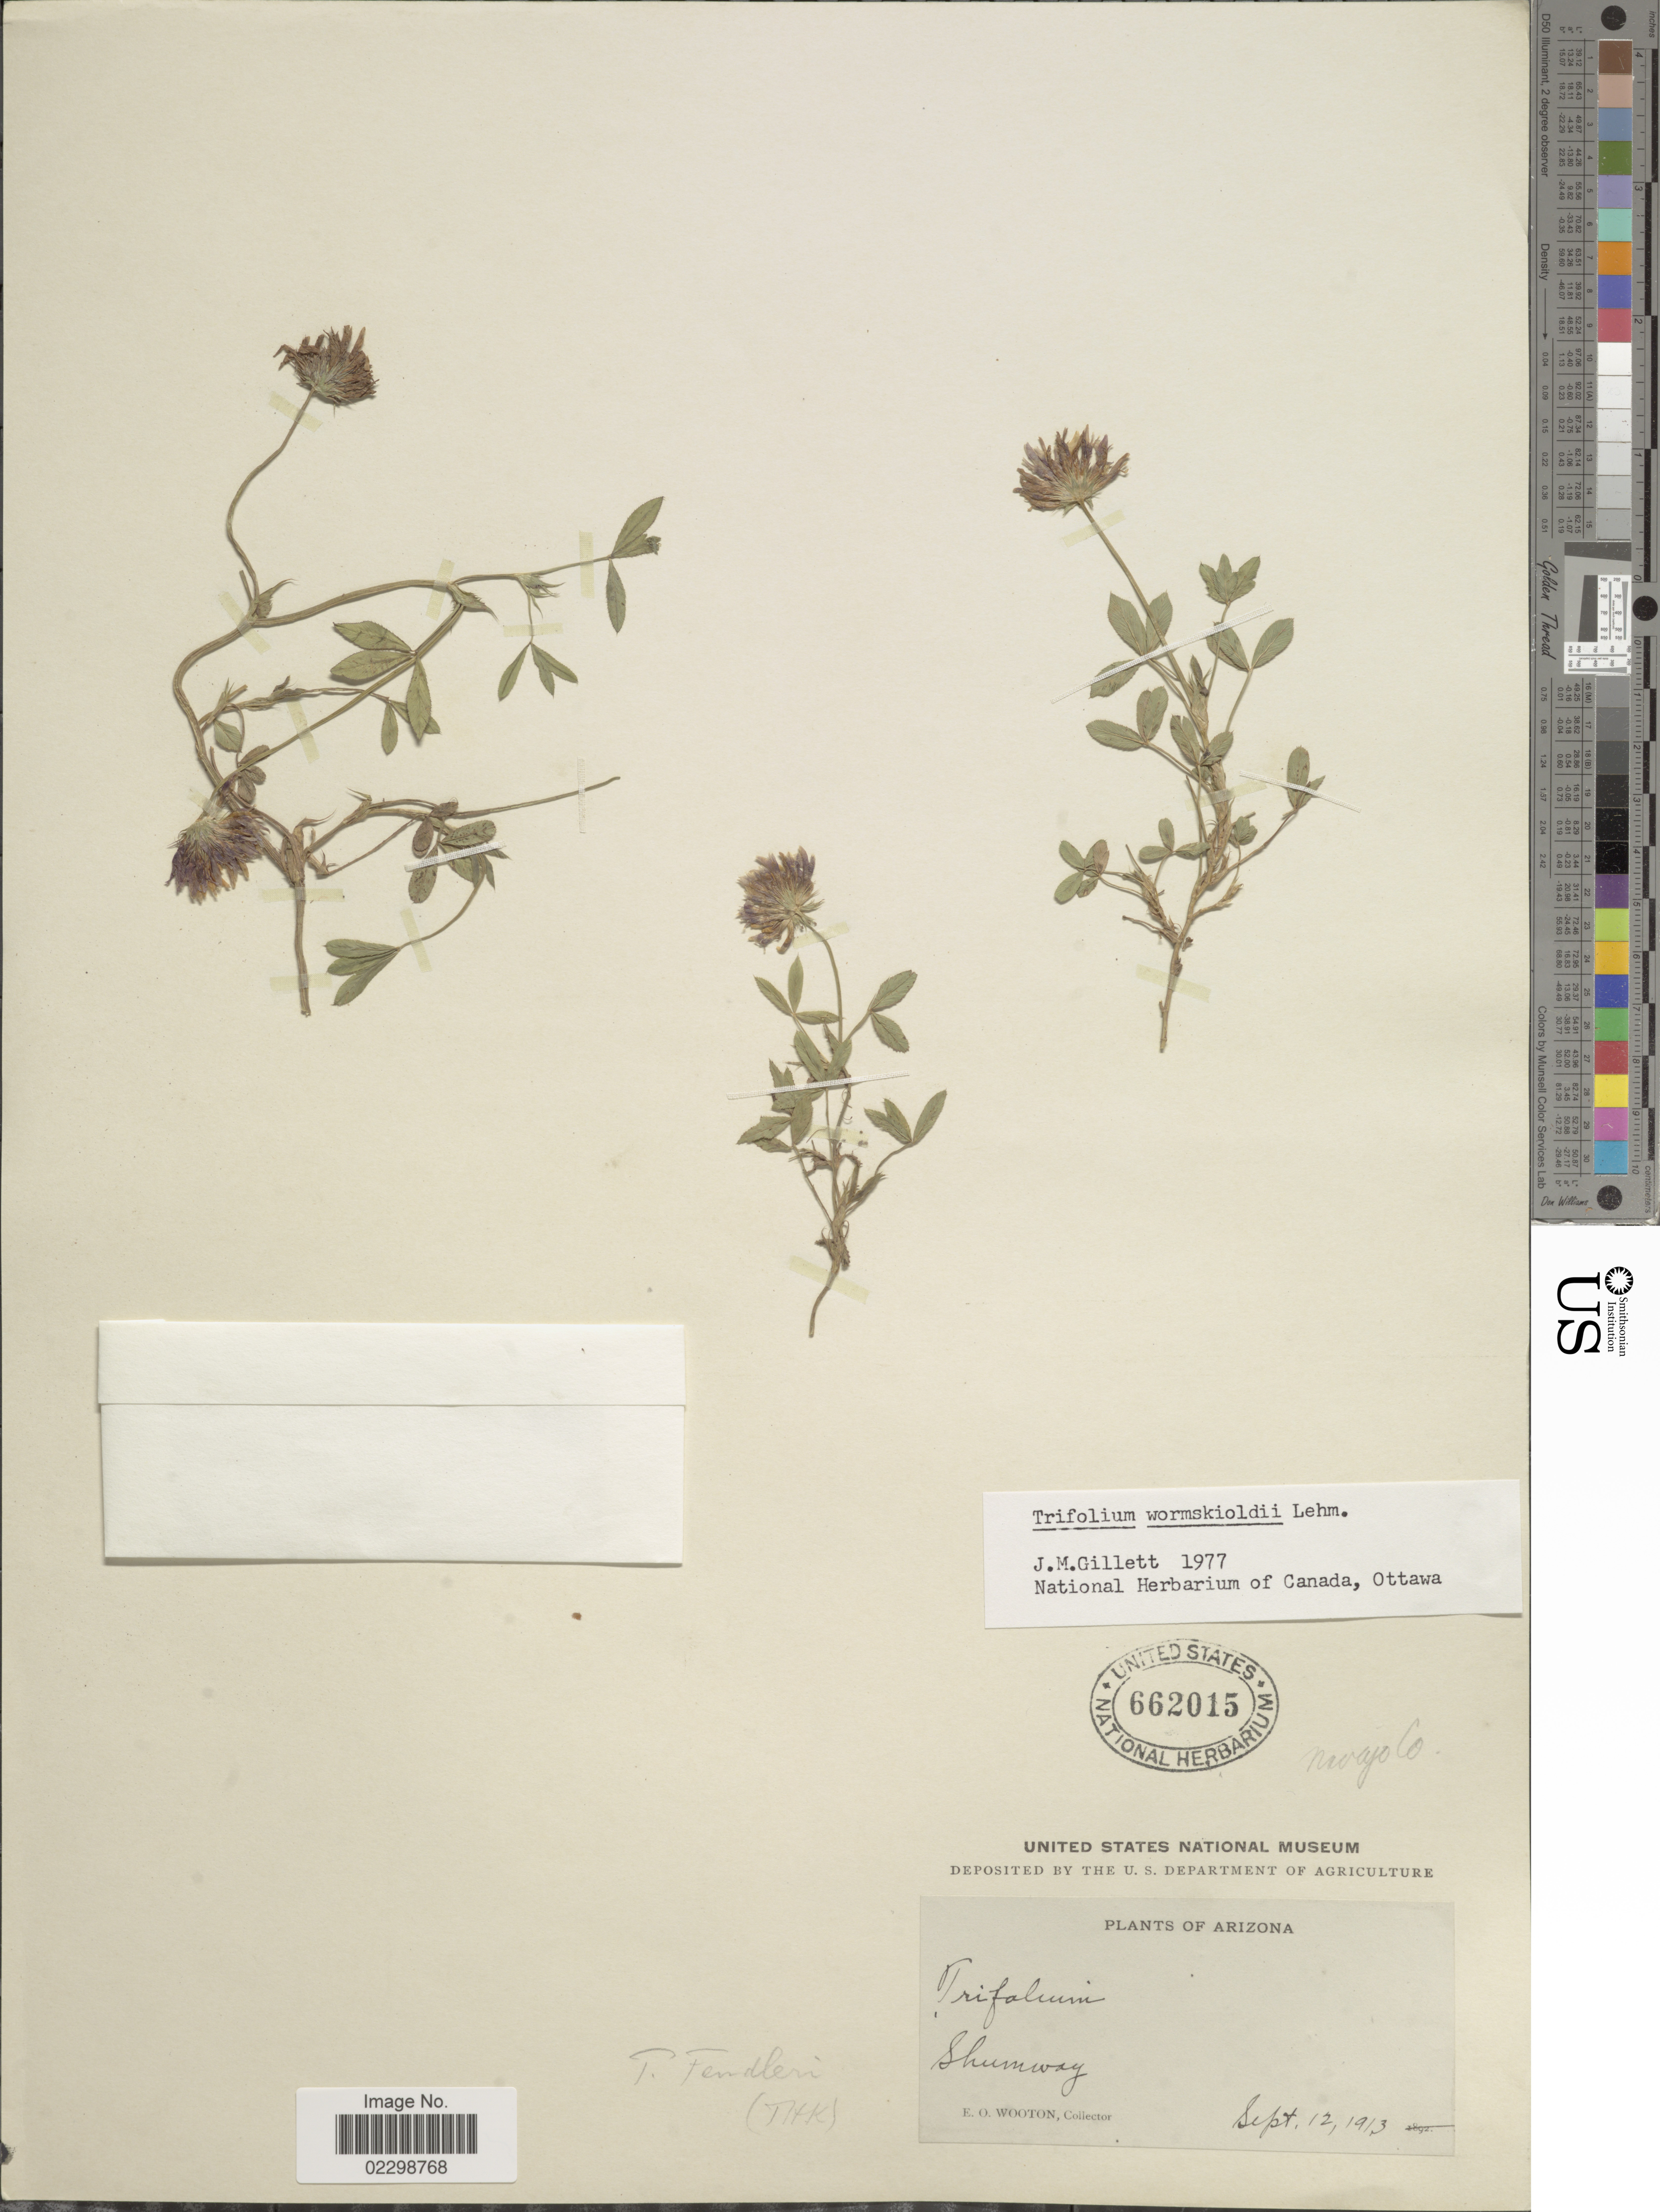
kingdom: Plantae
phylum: Tracheophyta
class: Magnoliopsida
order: Fabales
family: Fabaceae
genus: Trifolium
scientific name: Trifolium wormskioldii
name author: Lehm.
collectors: E. O. Wooton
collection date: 1913-09-12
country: United States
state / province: Arizona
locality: Shumway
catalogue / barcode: US 662015